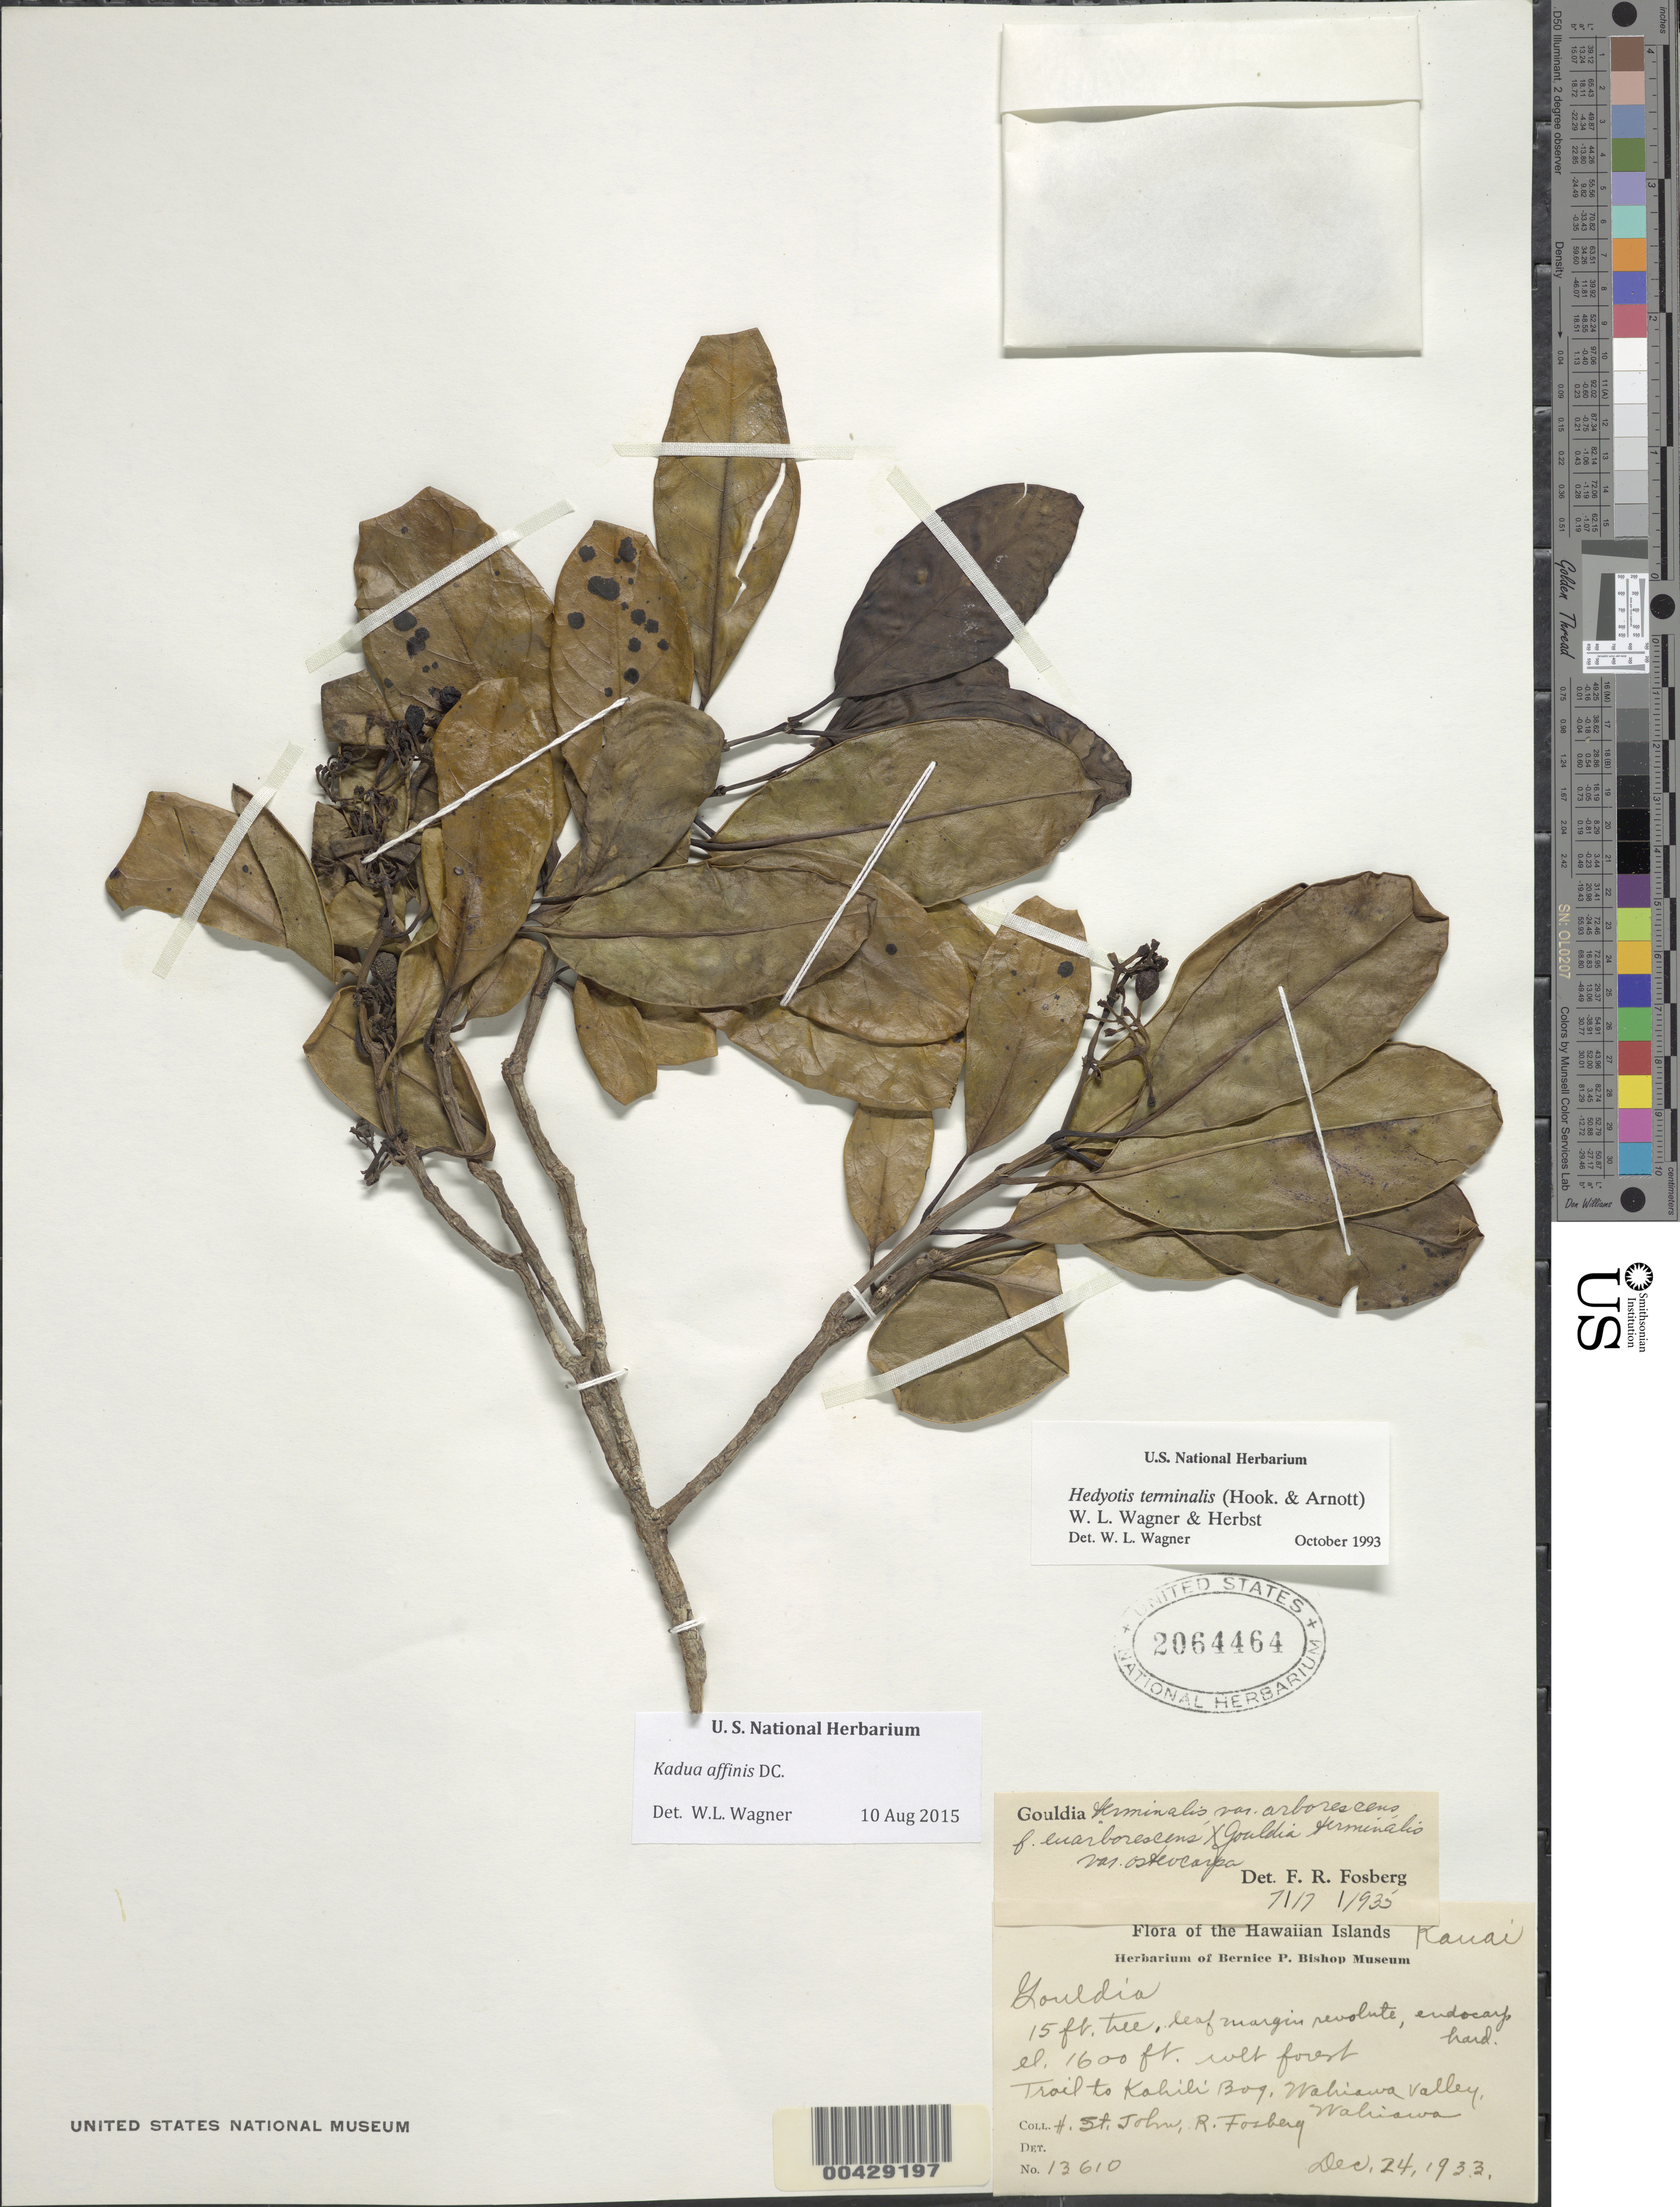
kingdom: Plantae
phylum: Tracheophyta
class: Magnoliopsida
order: Gentianales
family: Rubiaceae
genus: Kadua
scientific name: Kadua affinis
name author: DC.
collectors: H. St. John & R. Fosberb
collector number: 13610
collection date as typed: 24 Dec 1933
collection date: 1933-12-24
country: United States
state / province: Hawaii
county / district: Kauai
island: Kaua'i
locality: Trail to Kahili Bog, Wahiawa Valley, Wahiawa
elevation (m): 488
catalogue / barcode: US 2064464